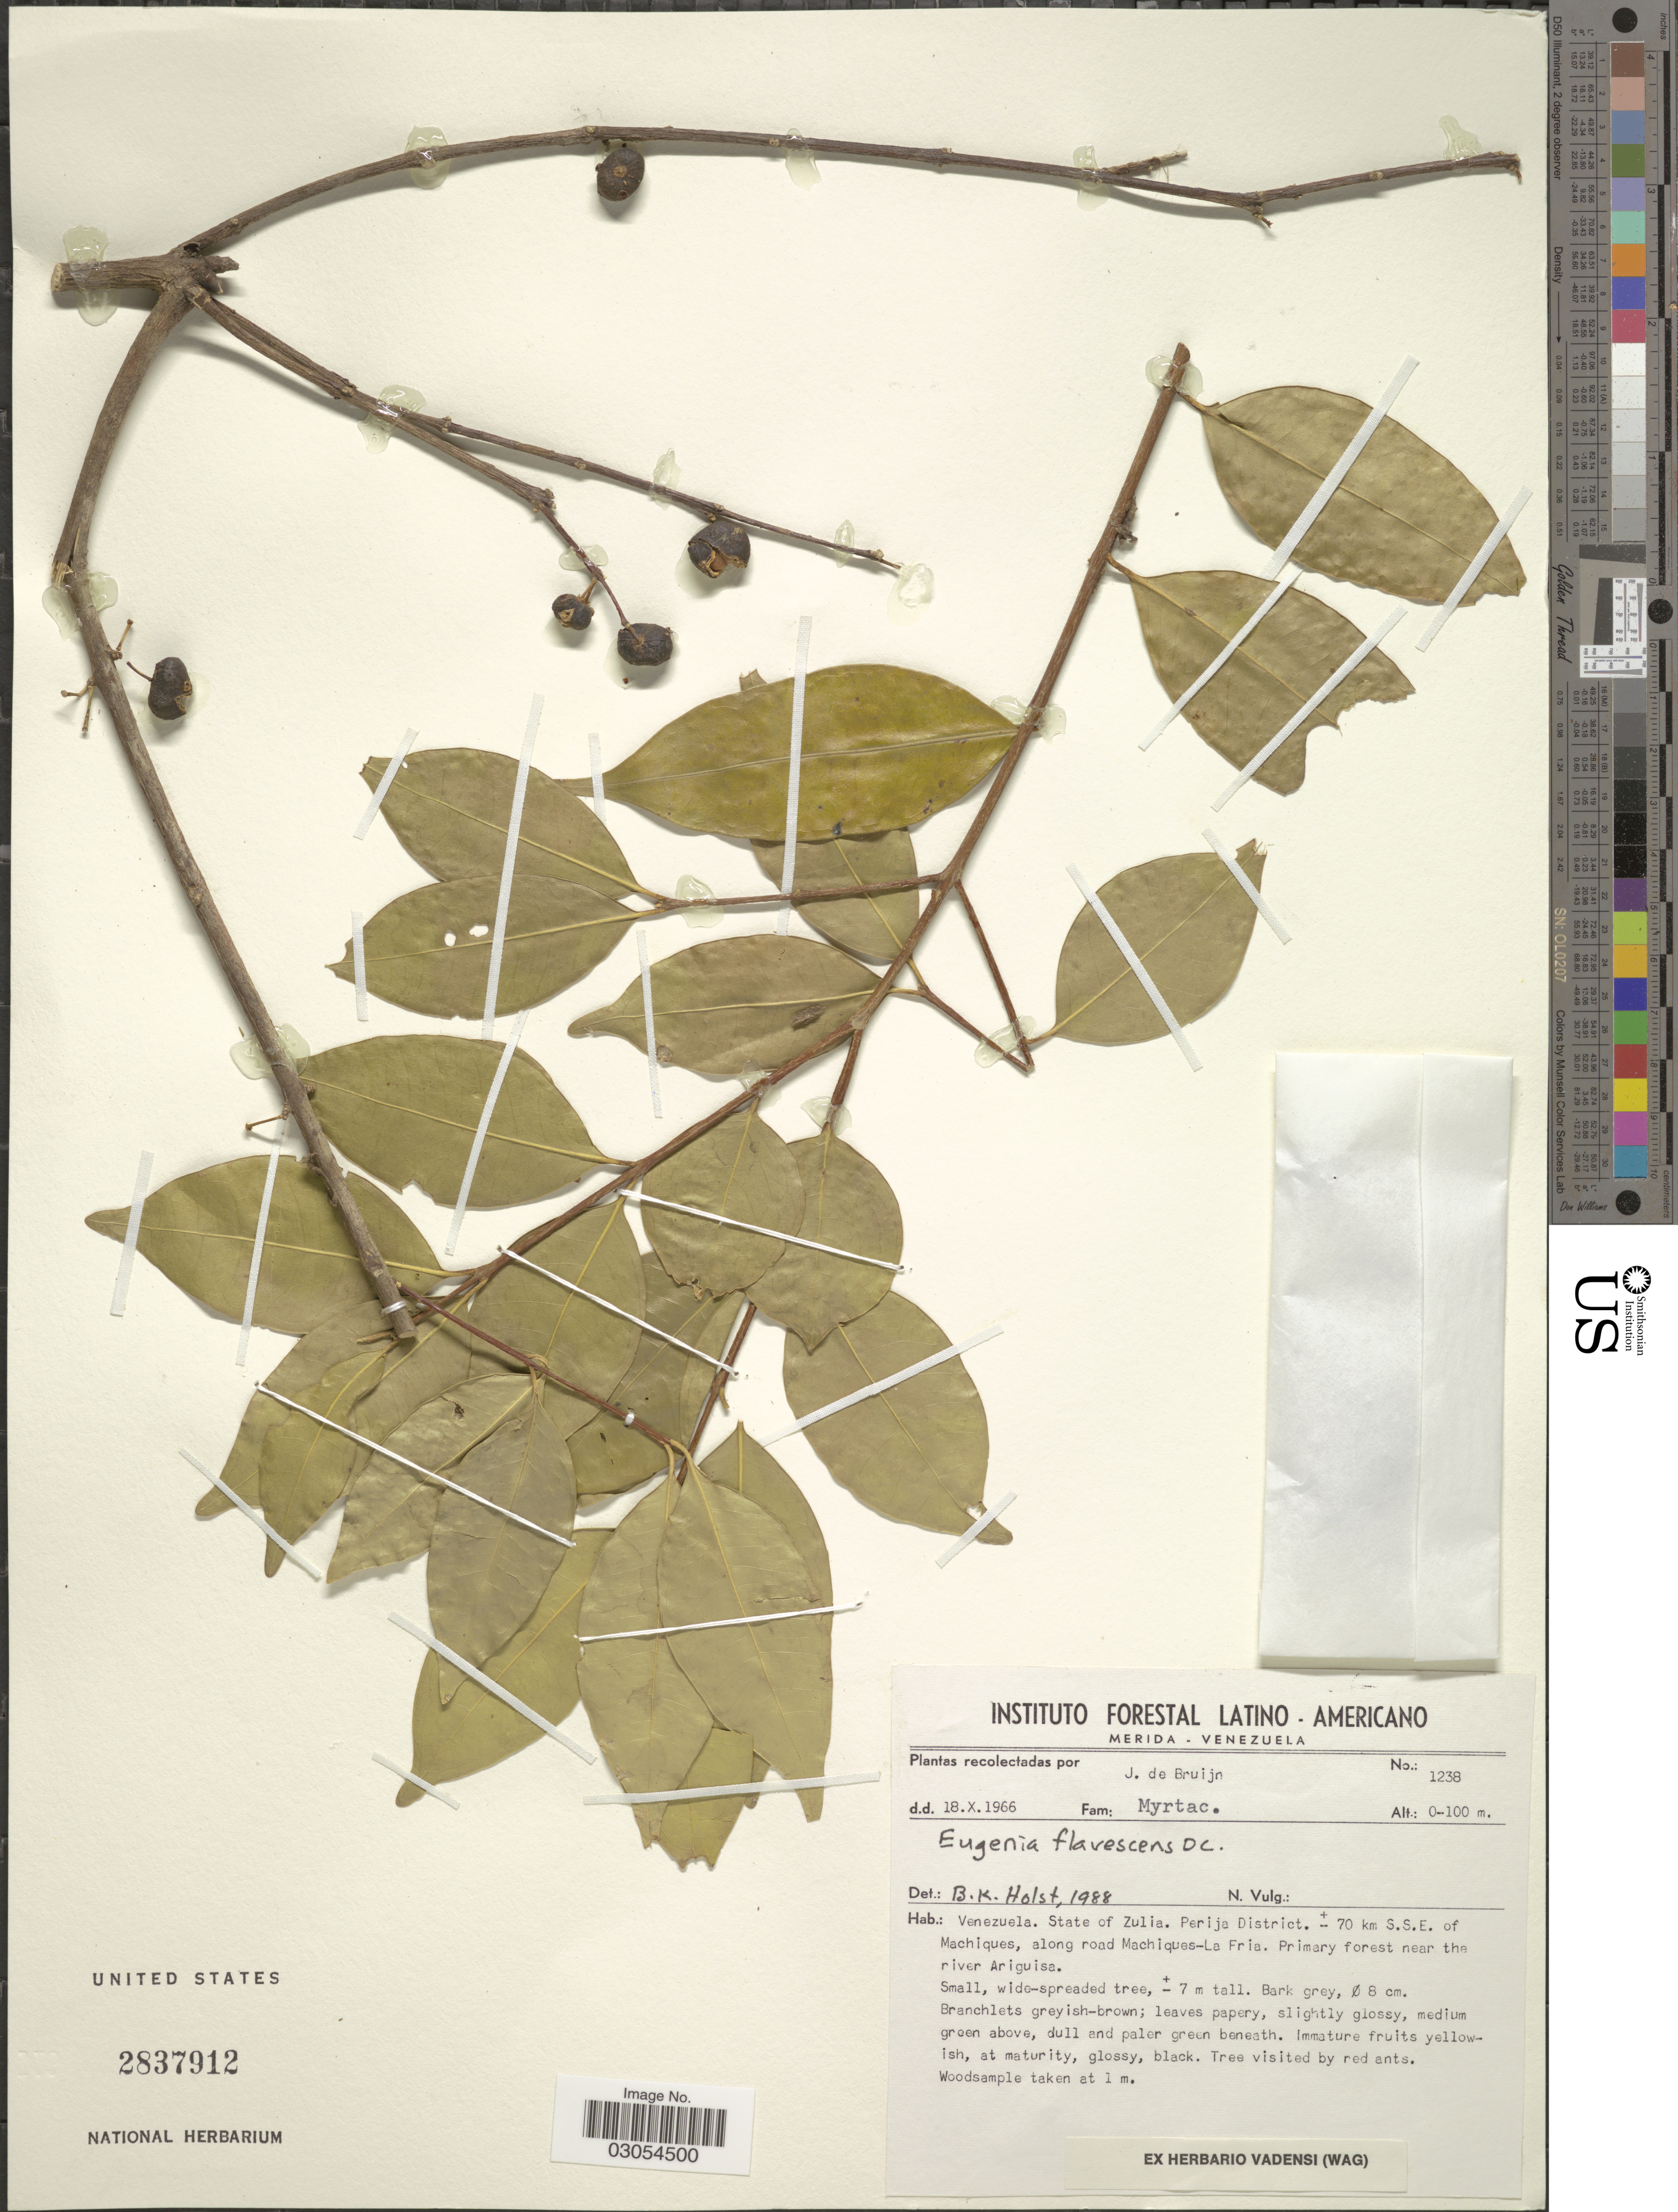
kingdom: Plantae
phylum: Tracheophyta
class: Magnoliopsida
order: Myrtales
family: Myrtaceae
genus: Eugenia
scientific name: Eugenia flavescens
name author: DC.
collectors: J. Bruijn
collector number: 1238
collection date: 1966-10-18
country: Venezuela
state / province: Zulia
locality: Perija District. ± 70 km S.S.E. of Machiques, along road Machiques-La Fria. Primary forest near the river Ariguisa.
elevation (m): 0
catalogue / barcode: US 2837912